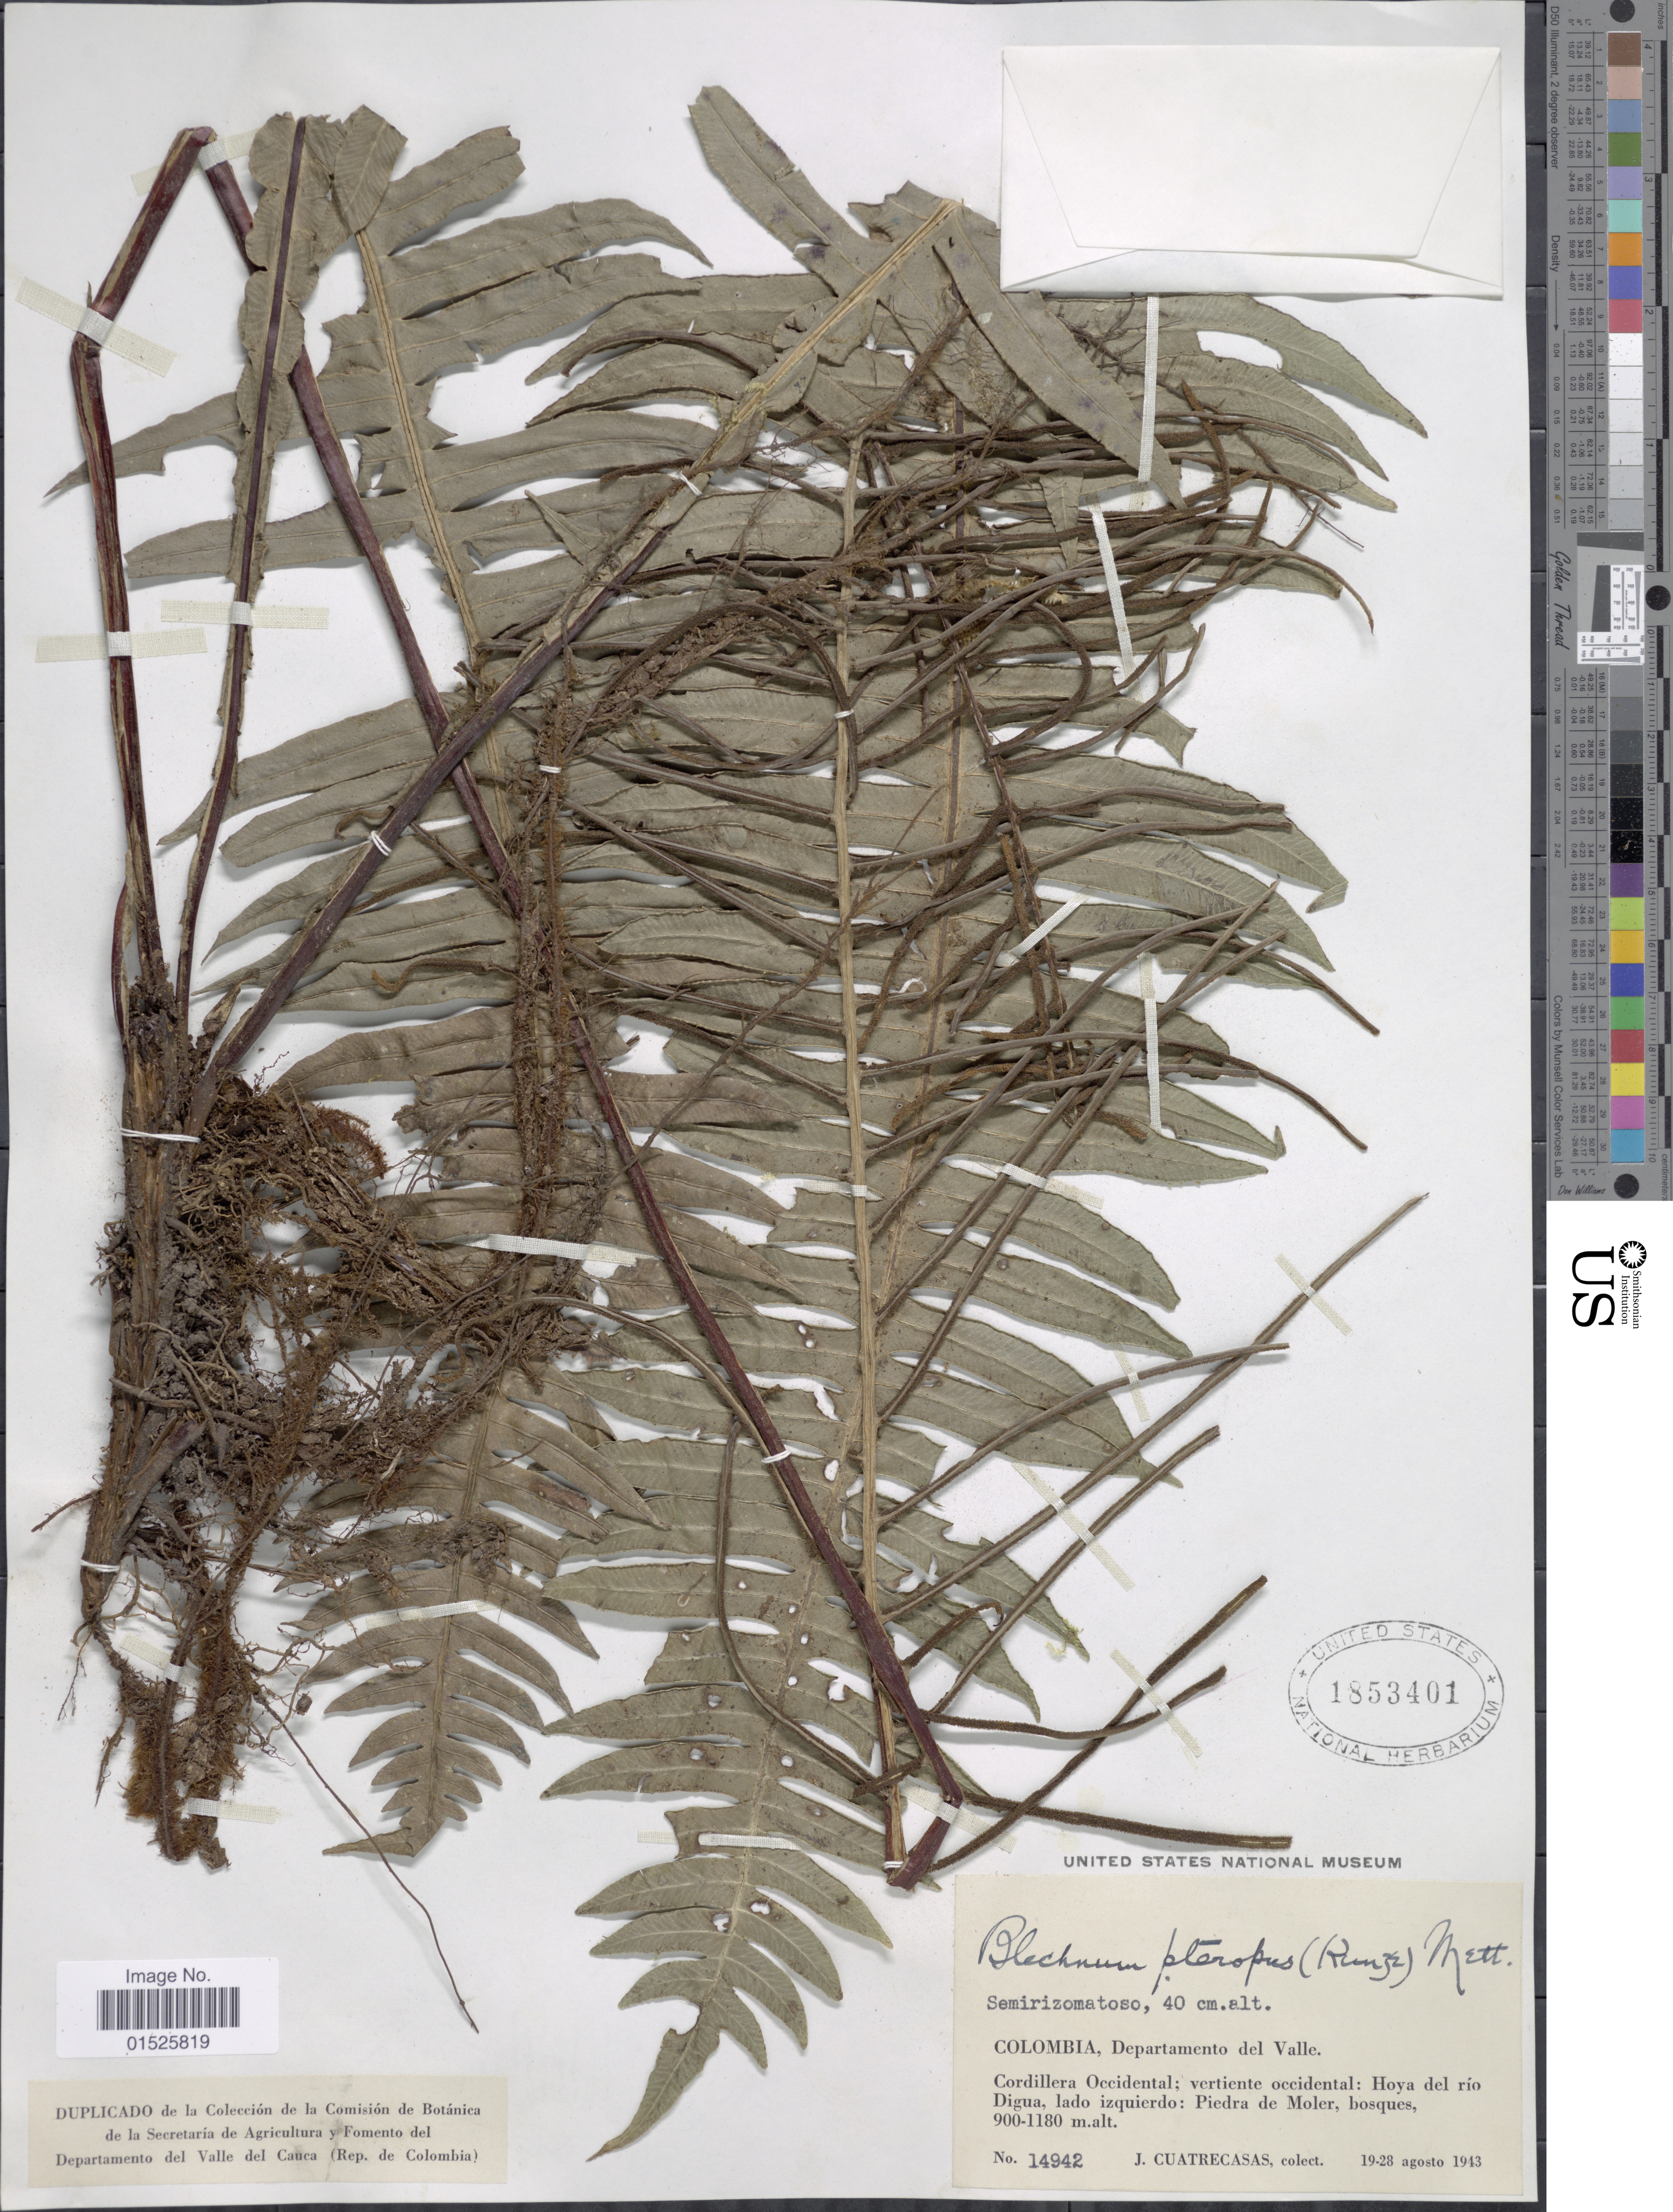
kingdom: Plantae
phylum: Tracheophyta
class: Polypodiopsida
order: Polypodiales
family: Blechnaceae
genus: Blechnum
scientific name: Blechnum divergens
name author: (Kunze) Mett.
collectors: J. Cuatrecasas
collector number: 14942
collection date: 1943-08-19/1943-08-28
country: Colombia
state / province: Valle del Cauca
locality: Departamento del Valle. Cordillera Occidental; vertiente occidental: Hoya del río Digua, lado izquierdo: Piedra de Moler, bosques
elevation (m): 900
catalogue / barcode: US 1853401